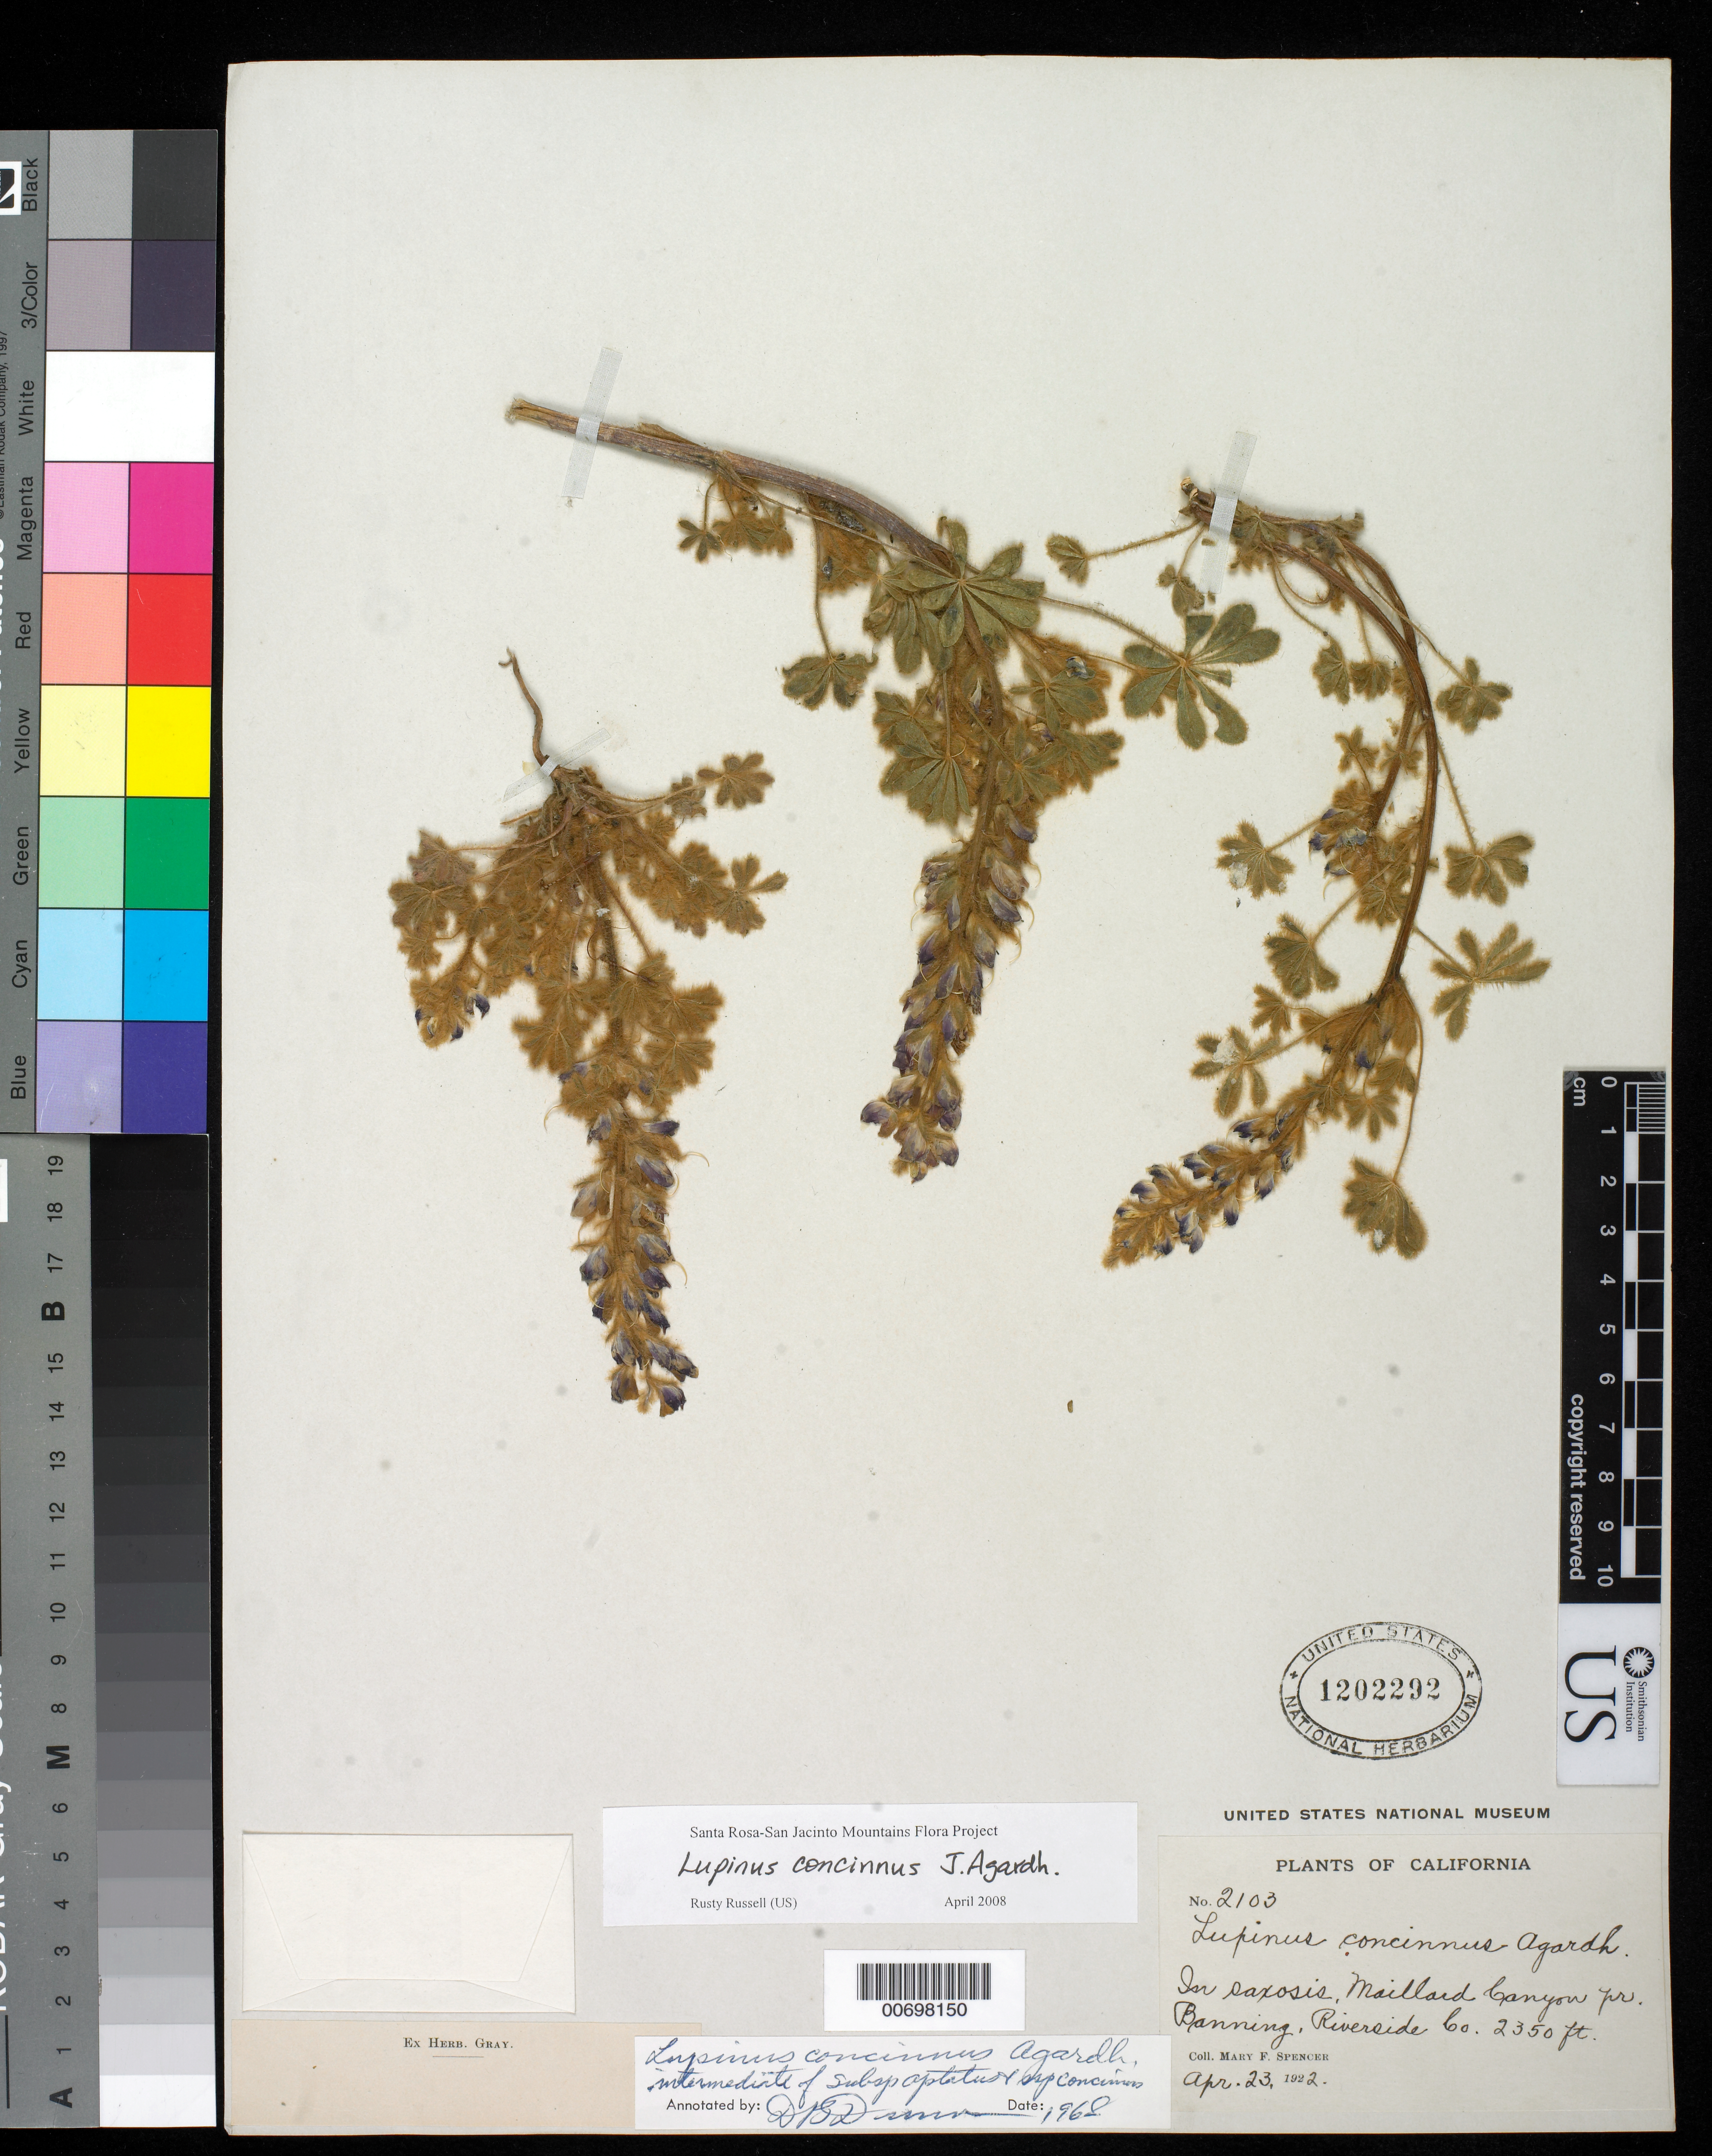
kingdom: Plantae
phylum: Tracheophyta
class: Magnoliopsida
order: Fabales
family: Fabaceae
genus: Lupinus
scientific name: Lupinus concinnus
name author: J. Agardh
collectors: H. M. Hall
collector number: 2103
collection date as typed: Aug 1901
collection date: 1901-08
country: United States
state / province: California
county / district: Riverside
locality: San Jacinto Mountains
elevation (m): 1829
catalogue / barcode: US 1202292